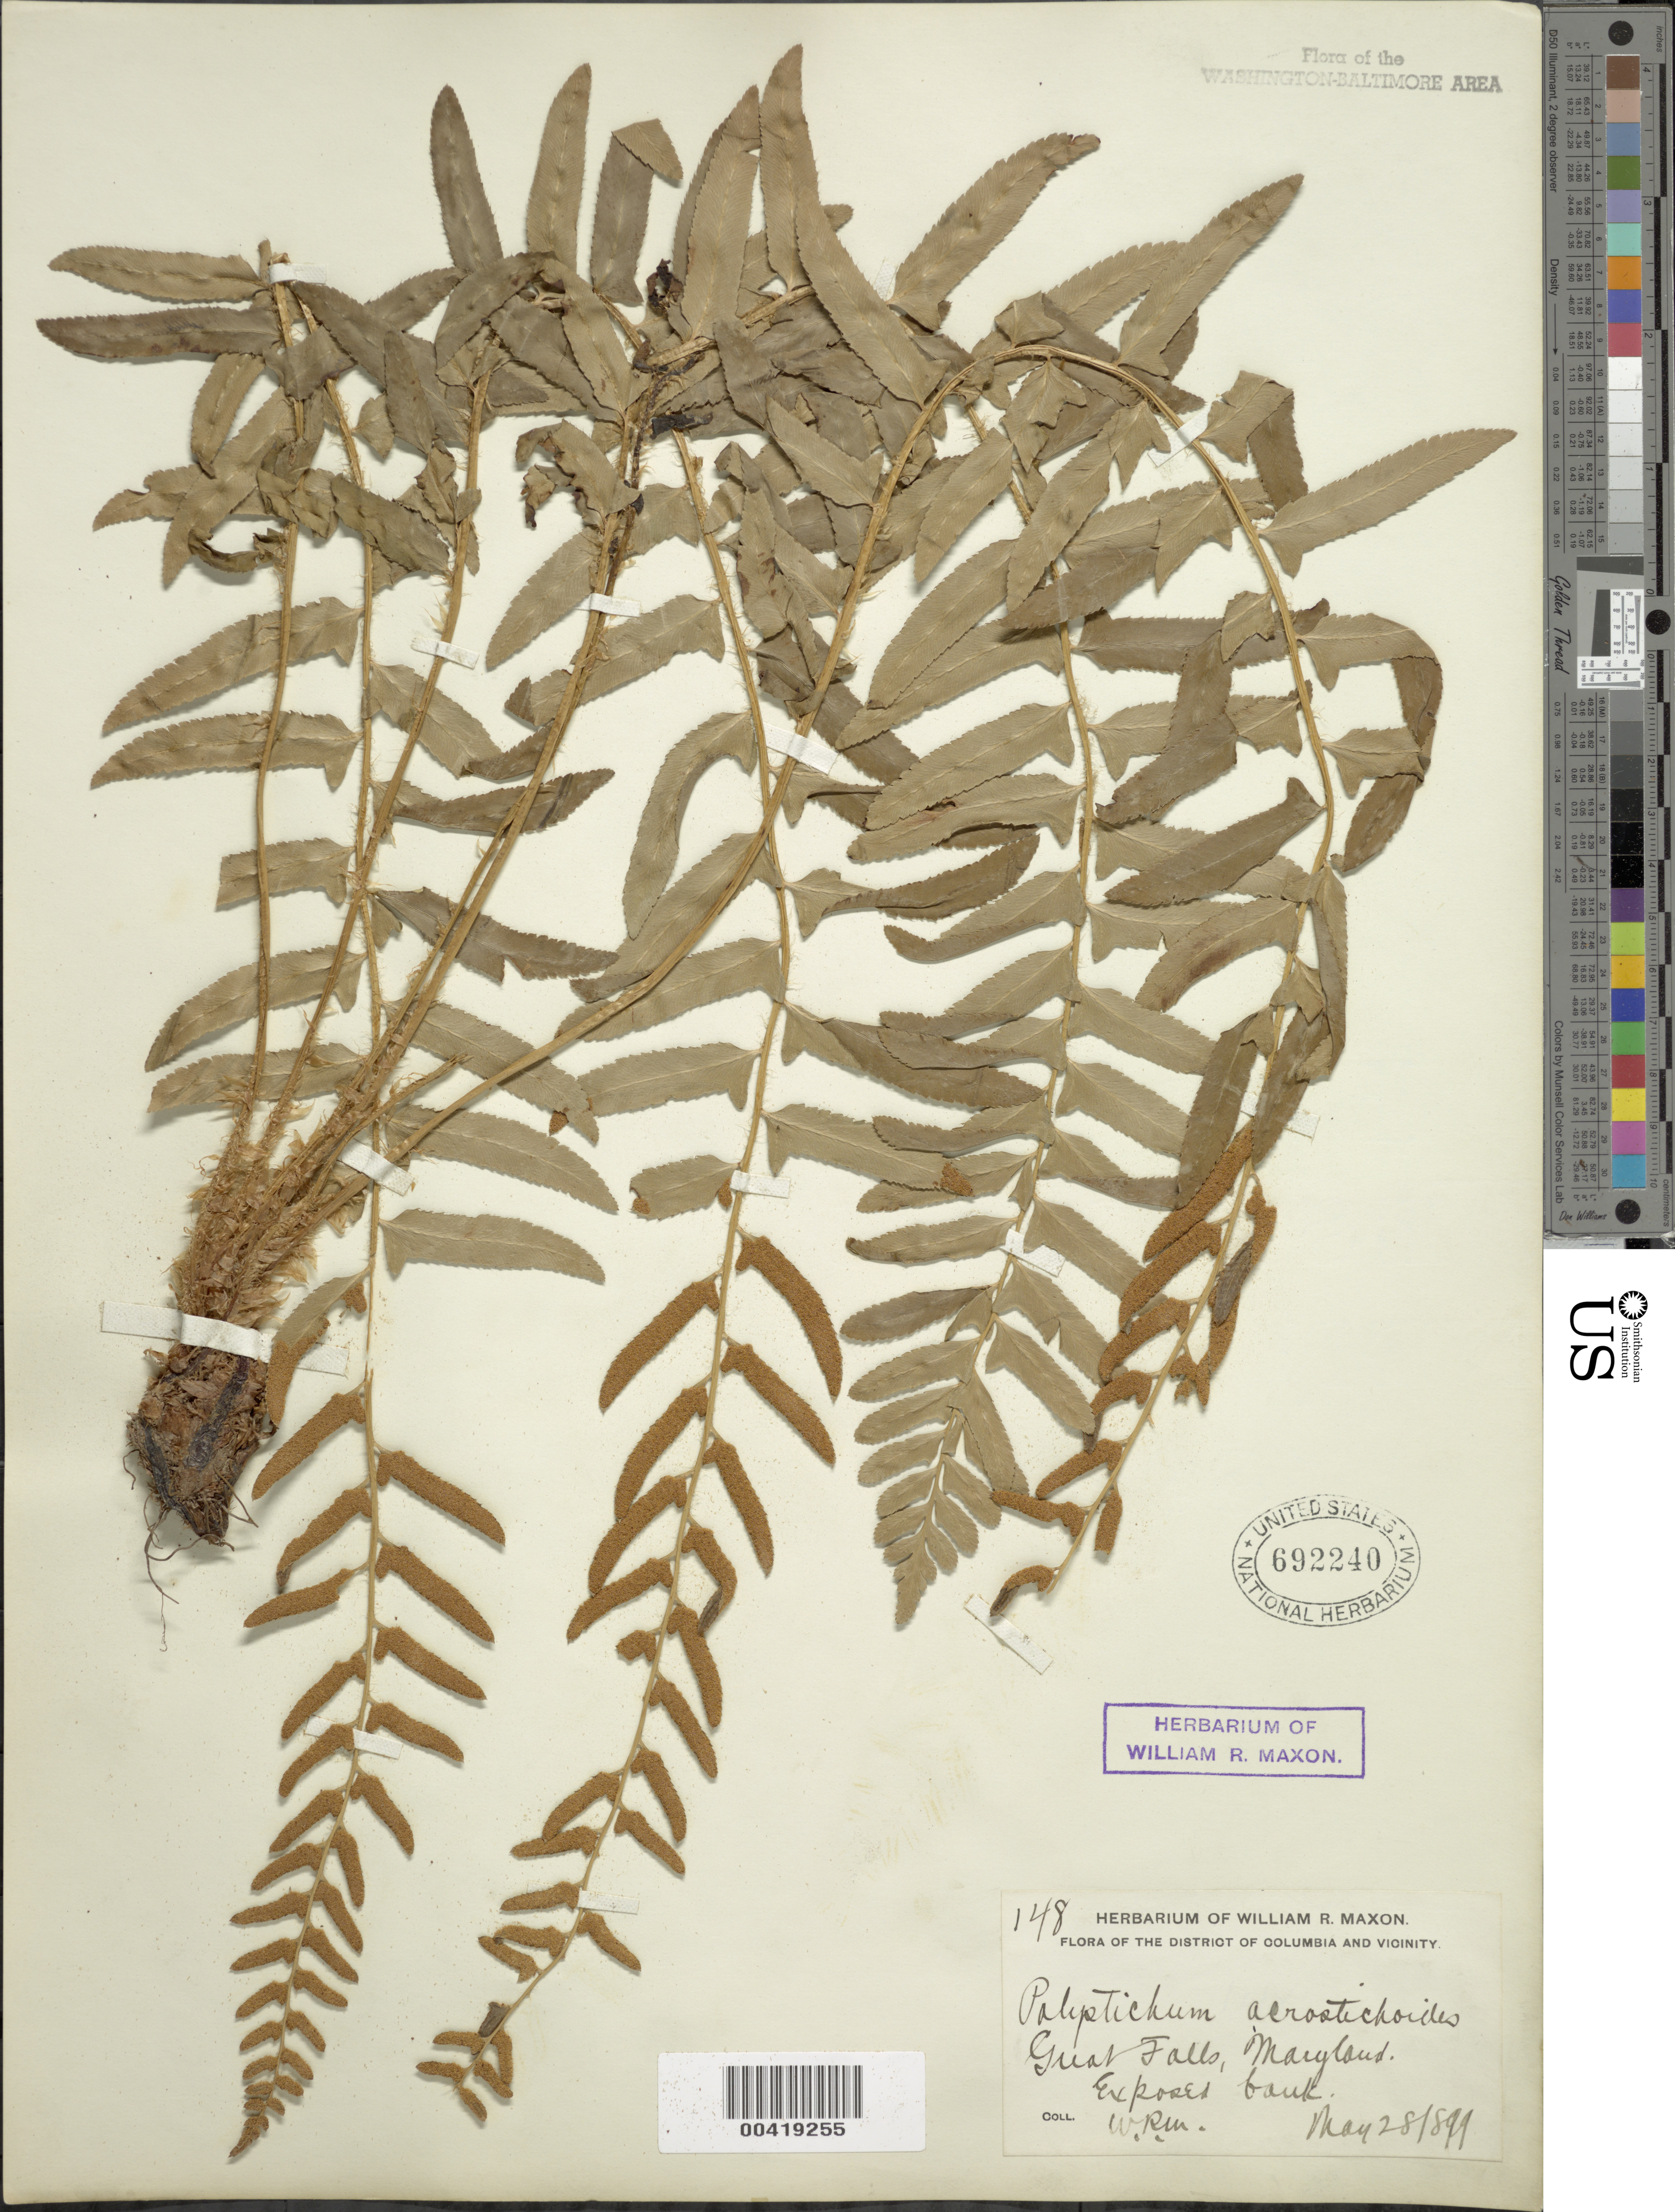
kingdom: Plantae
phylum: Tracheophyta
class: Polypodiopsida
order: Polypodiales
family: Dryopteridaceae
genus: Polystichum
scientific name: Polystichum acrostichoides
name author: (Michx.) Schott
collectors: W. R. Maxon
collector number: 148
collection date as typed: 28 May 1899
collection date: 1899-05-28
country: United States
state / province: Maryland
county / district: Montgomery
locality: Great Falls C. & O. Canal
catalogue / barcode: US 692240